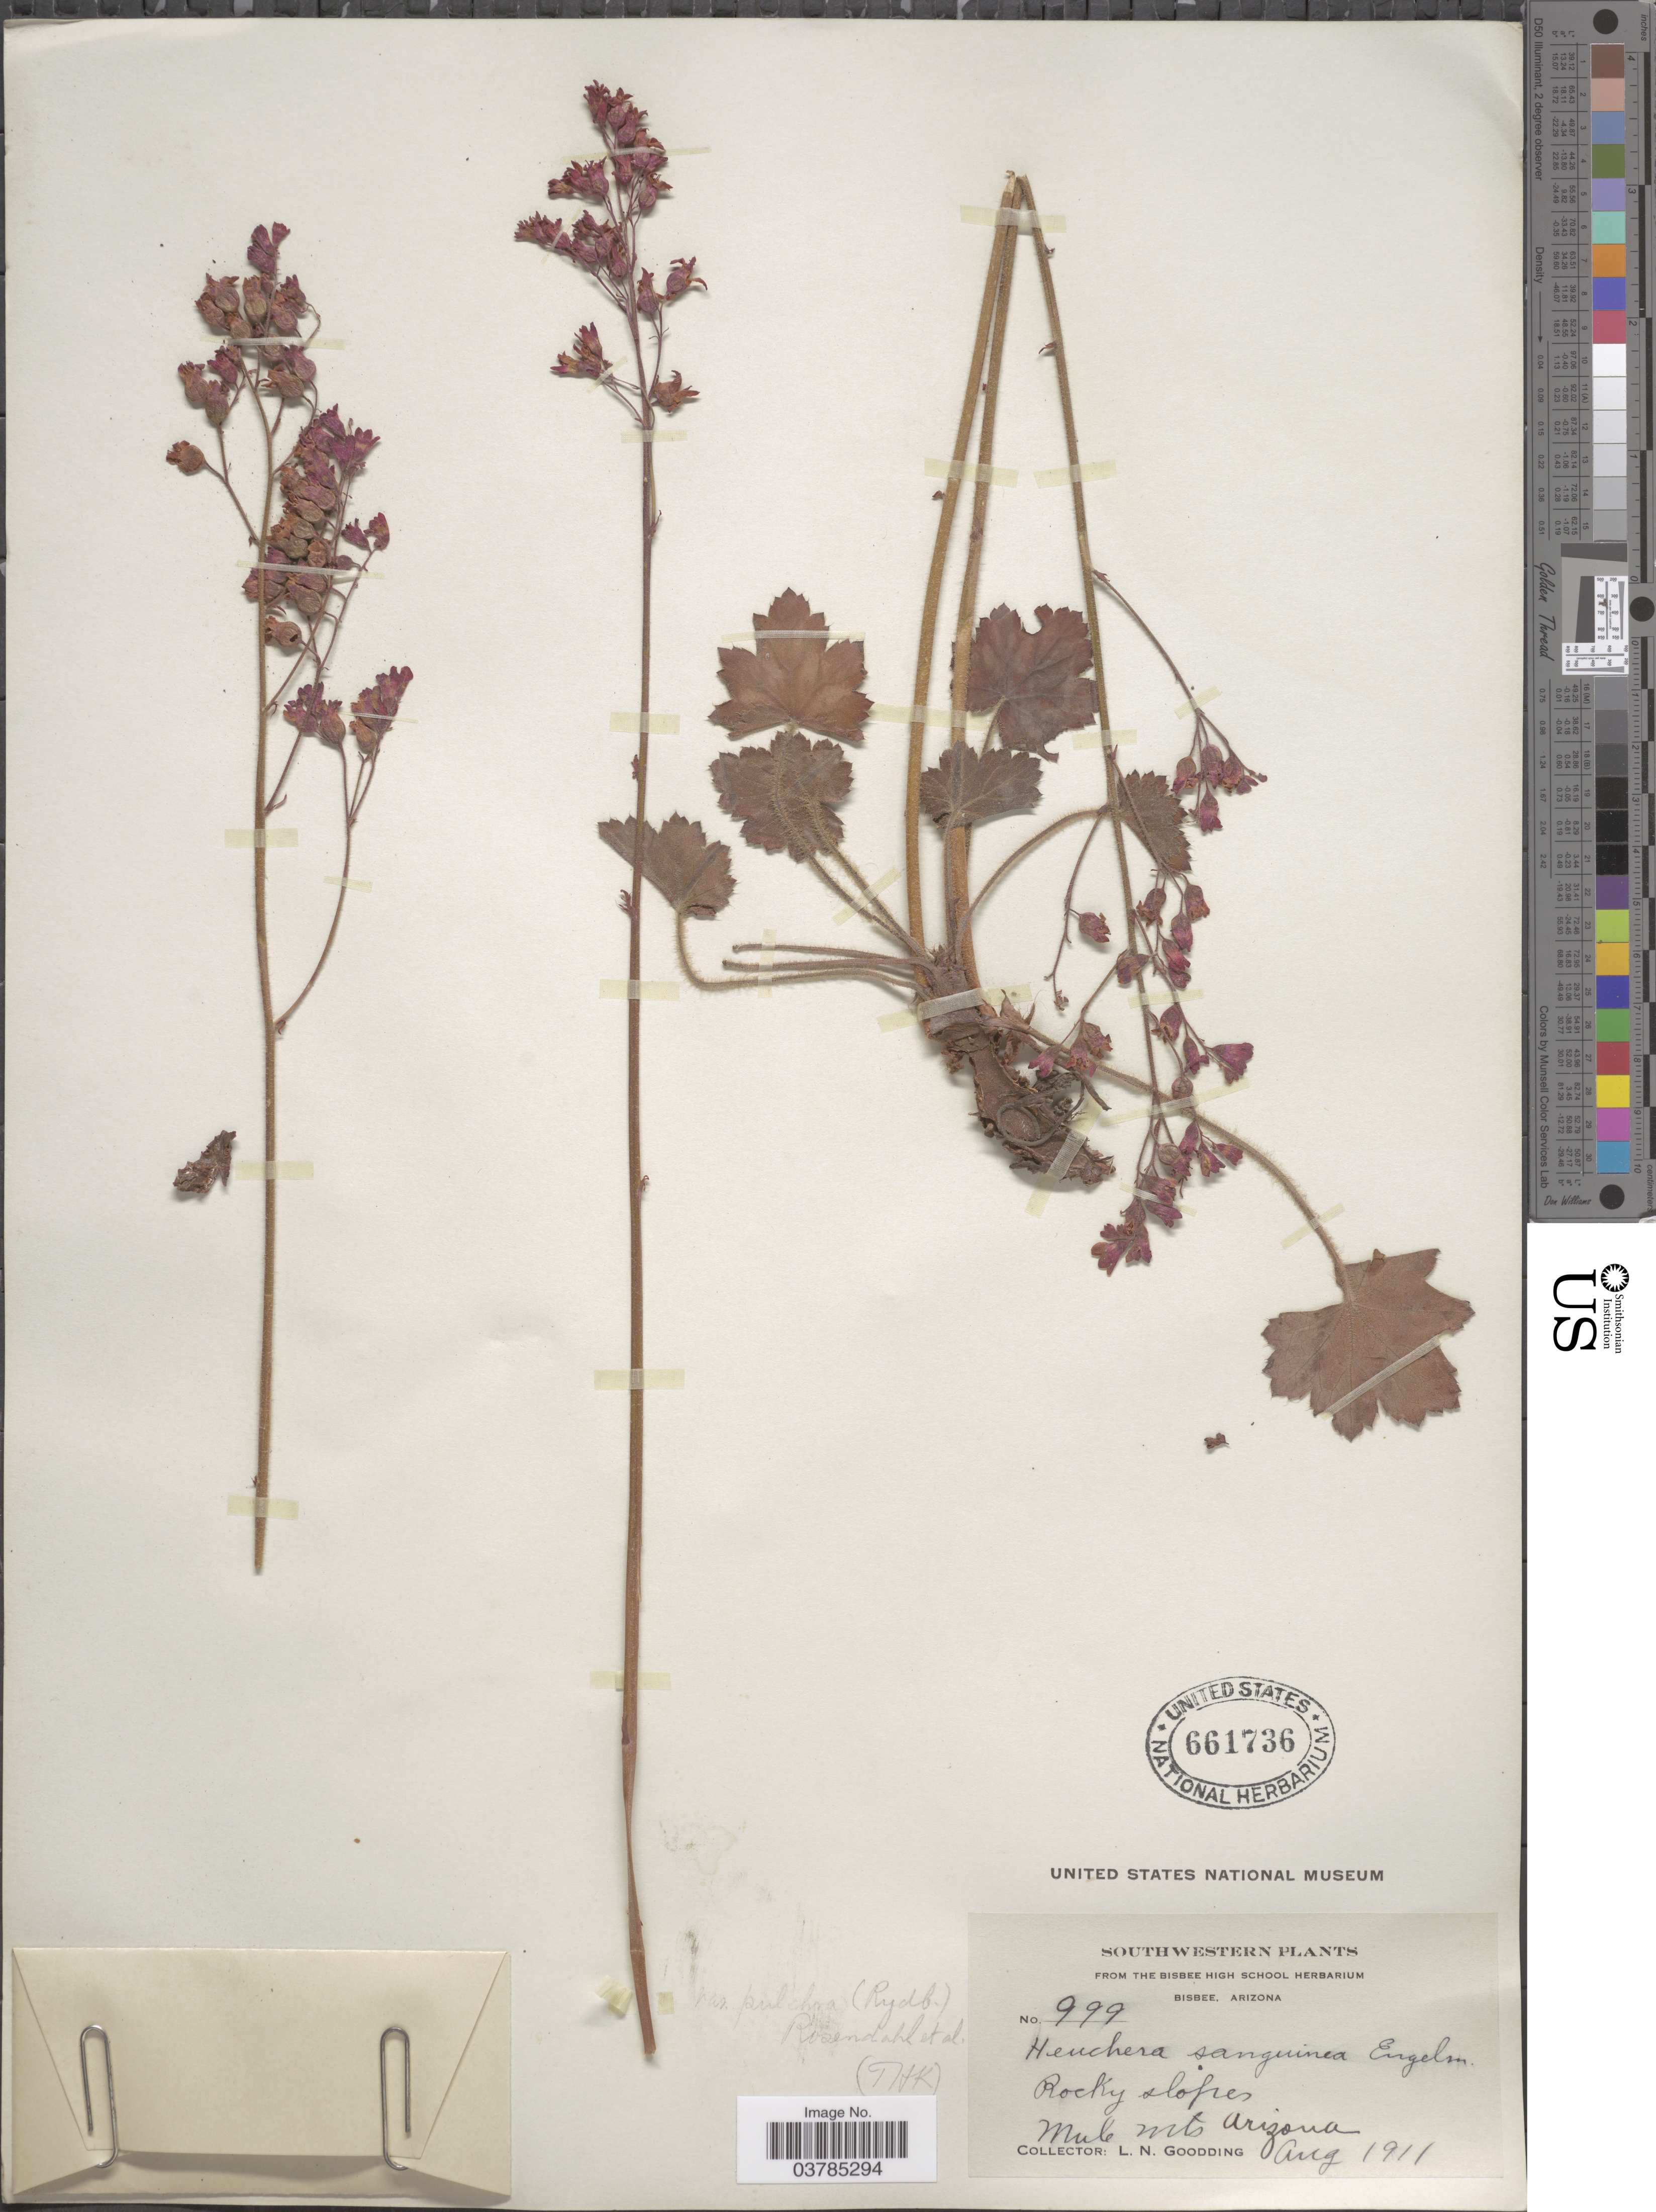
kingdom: Plantae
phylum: Tracheophyta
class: Magnoliopsida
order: Saxifragales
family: Saxifragaceae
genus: Heuchera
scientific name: Heuchera sanguinea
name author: Engelm.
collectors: L. N. Goodding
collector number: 999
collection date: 1911-08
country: United States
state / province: Arizona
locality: Southwestern. Mule Mts.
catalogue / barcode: US 661736